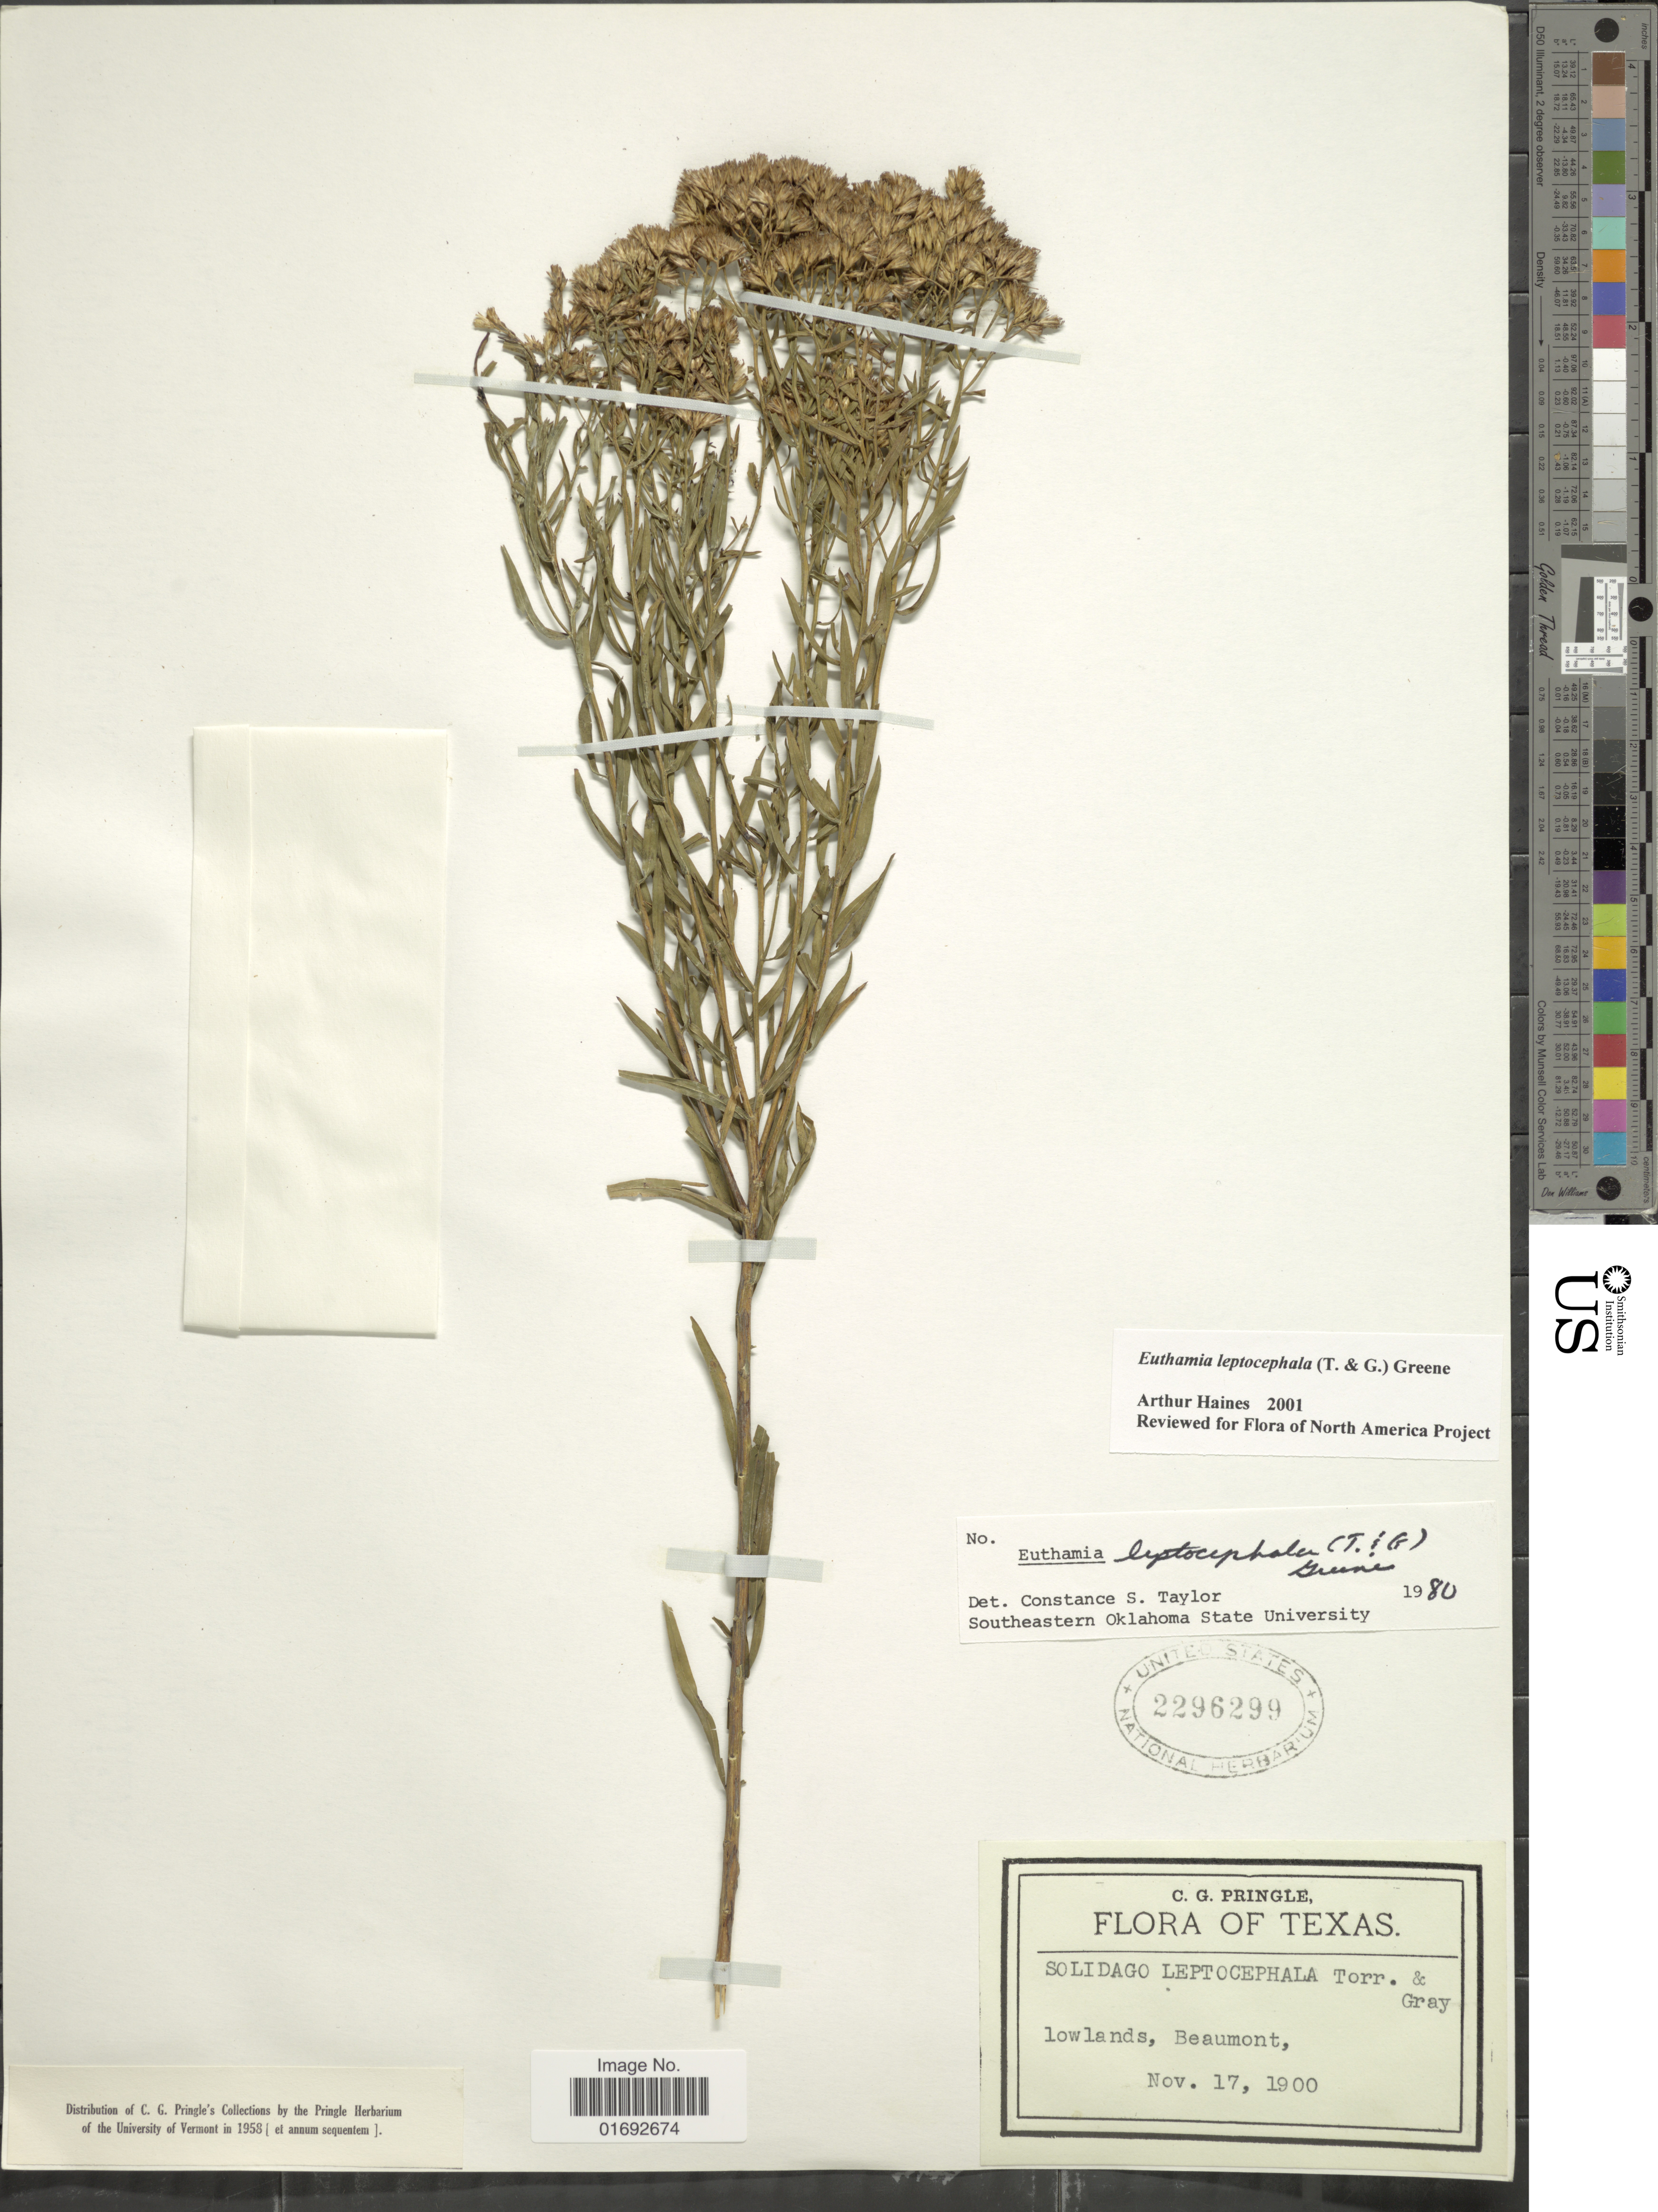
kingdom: Plantae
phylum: Tracheophyta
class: Magnoliopsida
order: Asterales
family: Asteraceae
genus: Euthamia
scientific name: Euthamia leptocephala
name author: (Torr. & A. Gray) Greene ex Porter & Britton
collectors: C. G. Pringle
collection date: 1900-11-17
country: United States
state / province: Texas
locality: Beaumont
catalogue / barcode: US 2296299